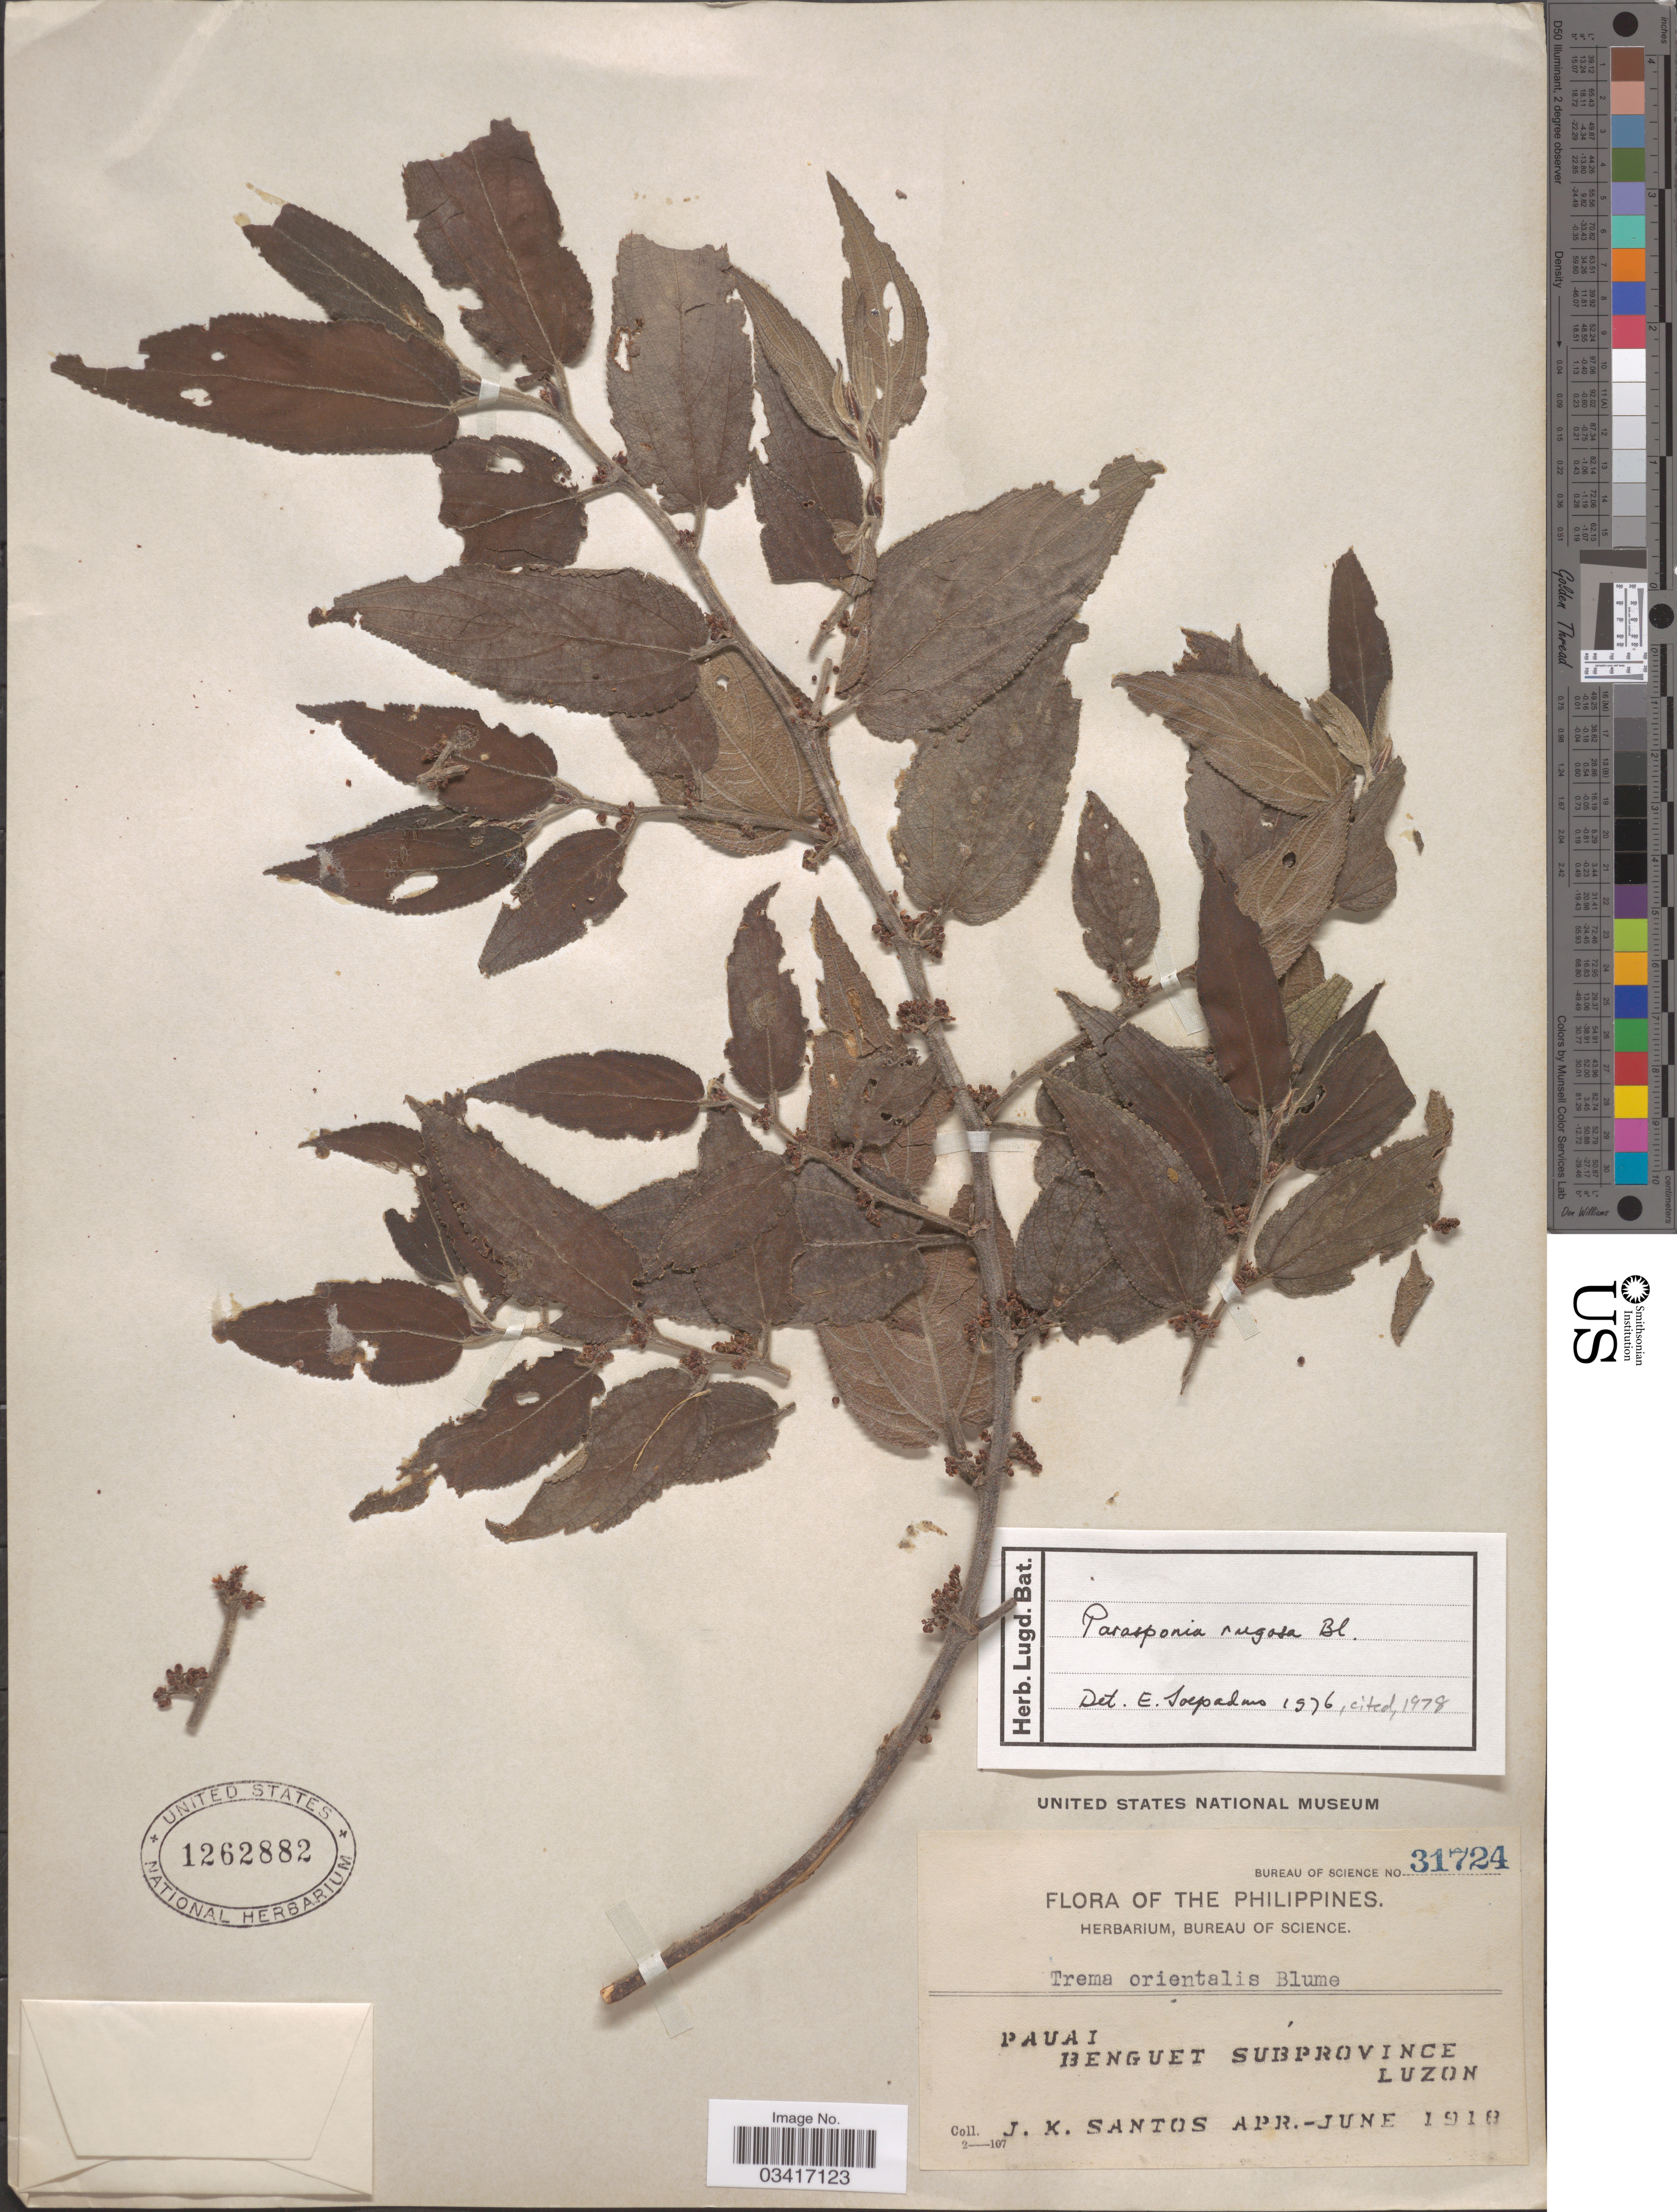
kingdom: Plantae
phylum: Tracheophyta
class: Magnoliopsida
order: Rosales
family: Cannabaceae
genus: Parasponia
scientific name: Parasponia rugosa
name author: Blume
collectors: J. K. Santos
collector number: Bureau of Science 31724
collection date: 1918-04/1918-06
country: Philippines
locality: Pauai. Benguet Subprovince. Luzon.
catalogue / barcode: US 1262882